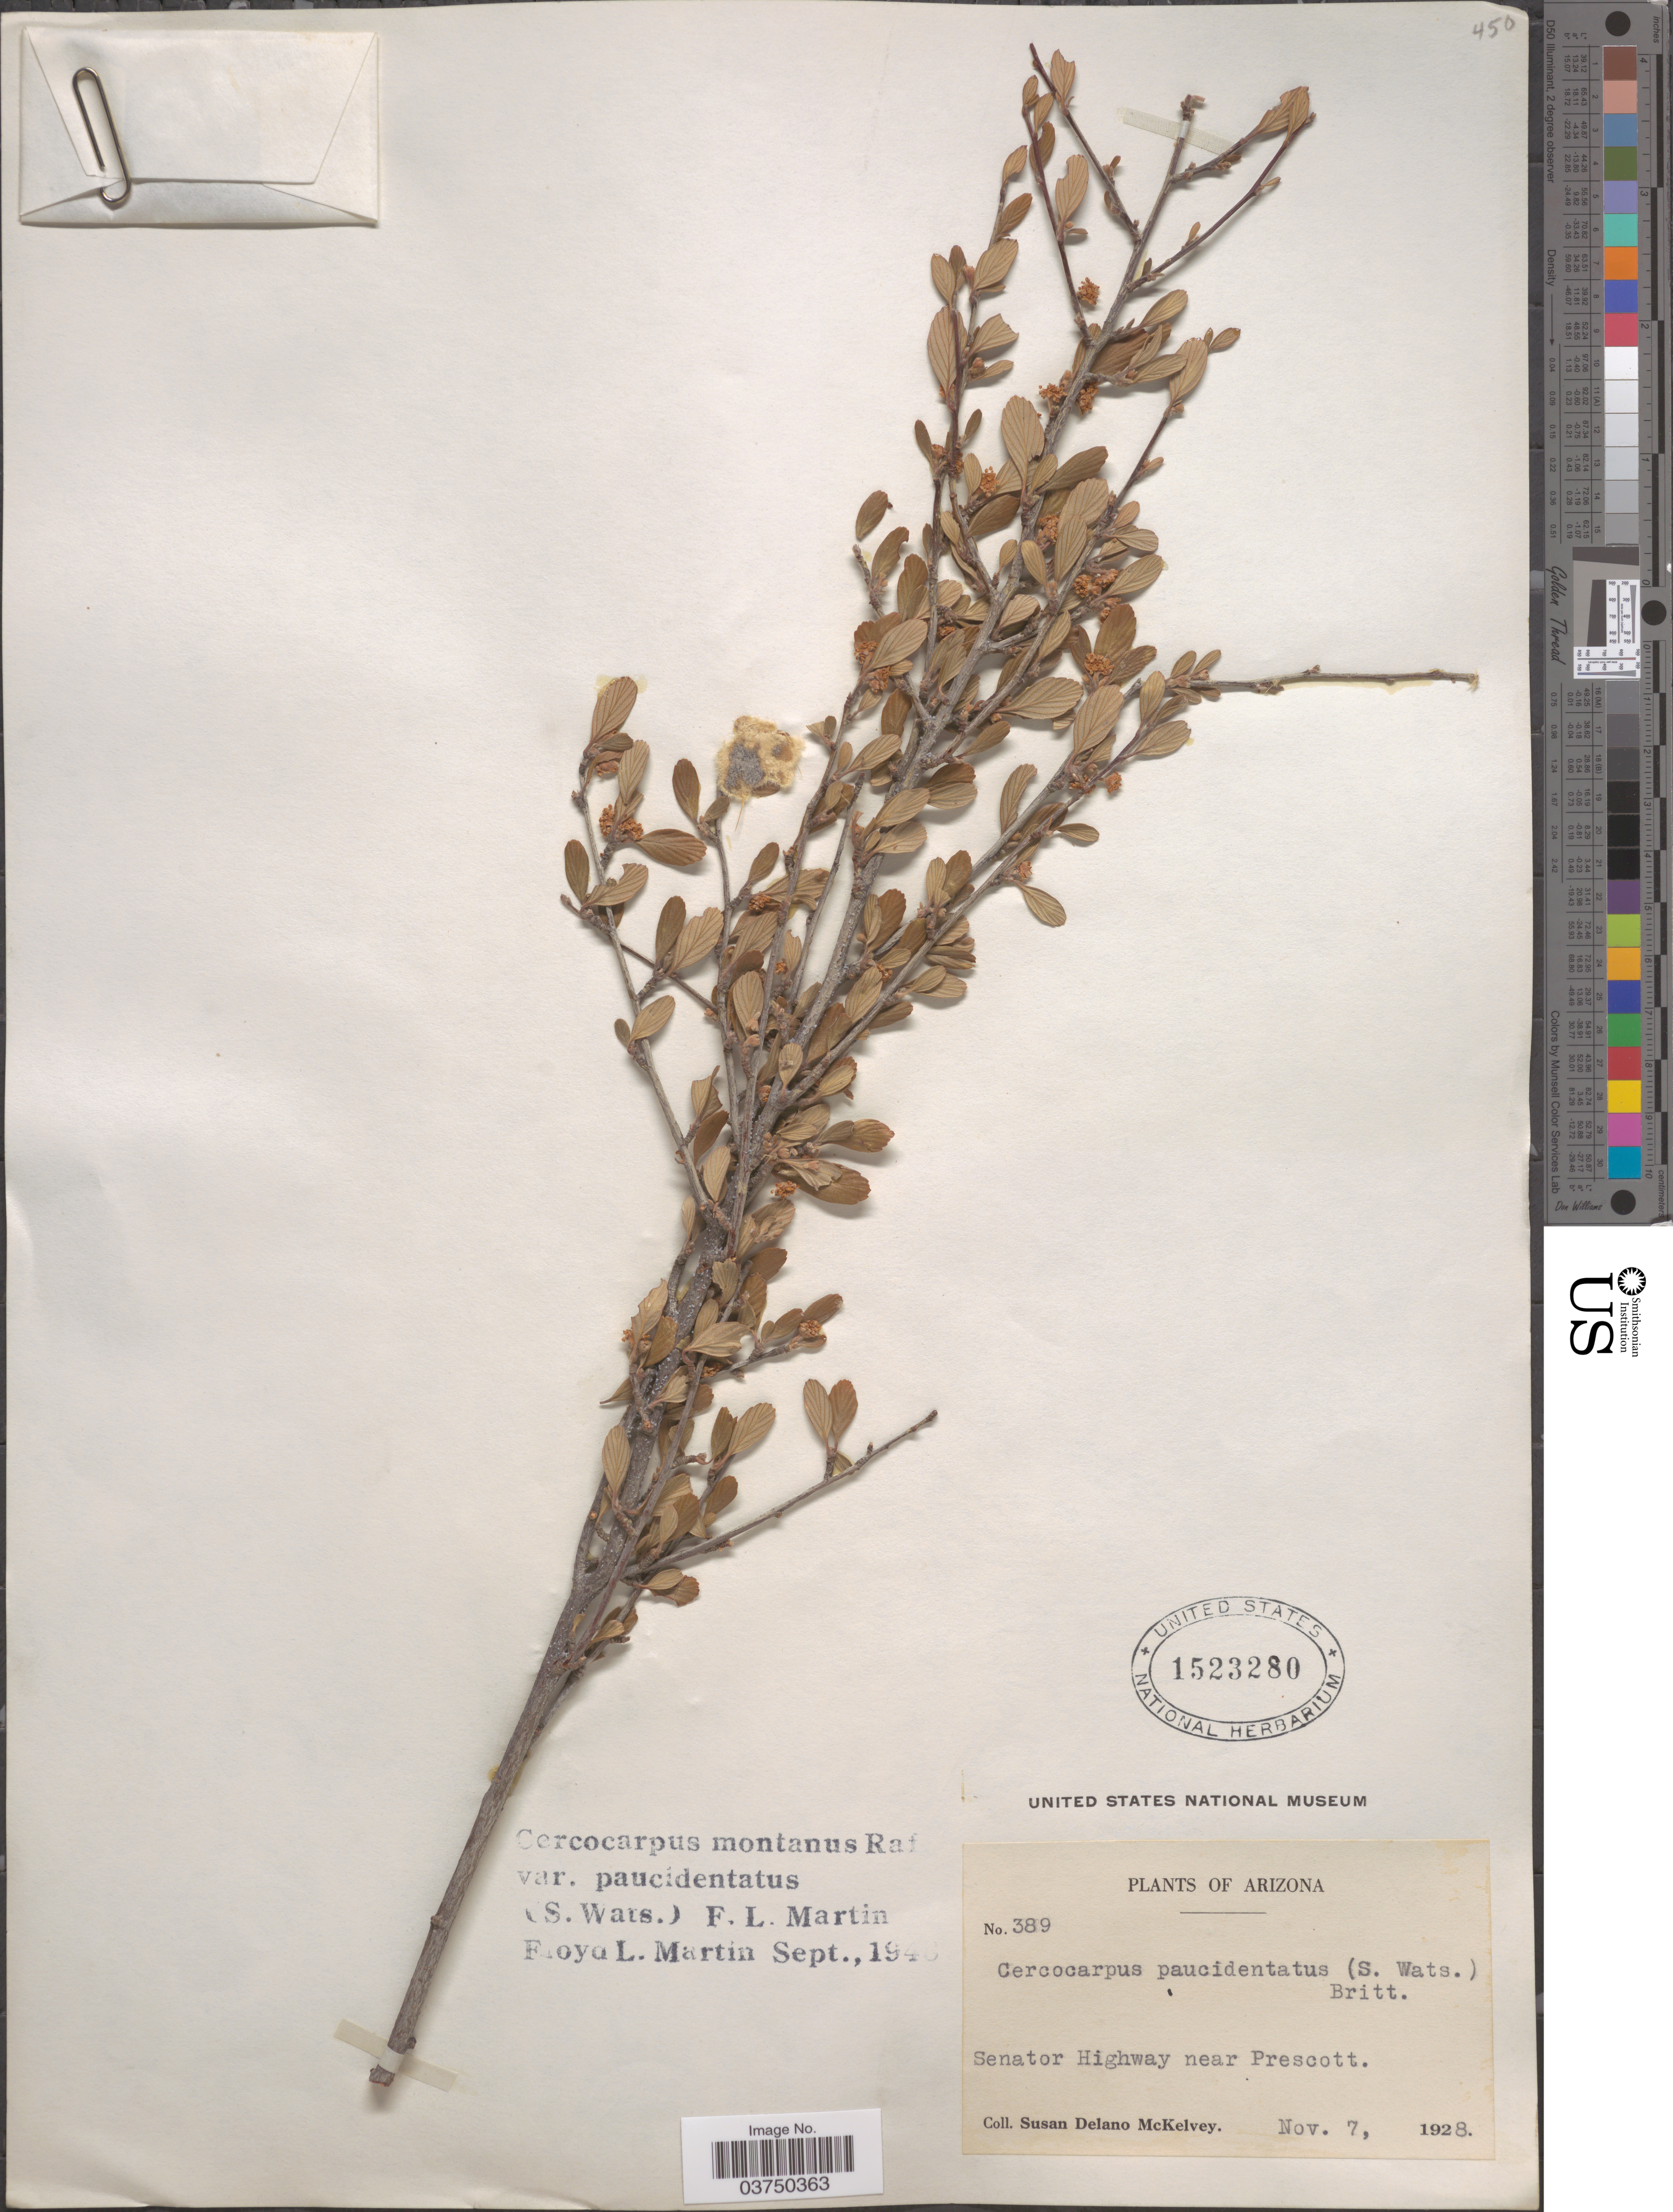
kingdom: Plantae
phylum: Tracheophyta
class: Magnoliopsida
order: Rosales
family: Rosaceae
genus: Cercocarpus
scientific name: Cercocarpus montanus var. paucidentatus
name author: (S. Watson) F.L. Martin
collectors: S. A. McKelvey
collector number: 389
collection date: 1928-11-07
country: United States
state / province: Arizona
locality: Senator Highway near Prescott.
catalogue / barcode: US 1523280